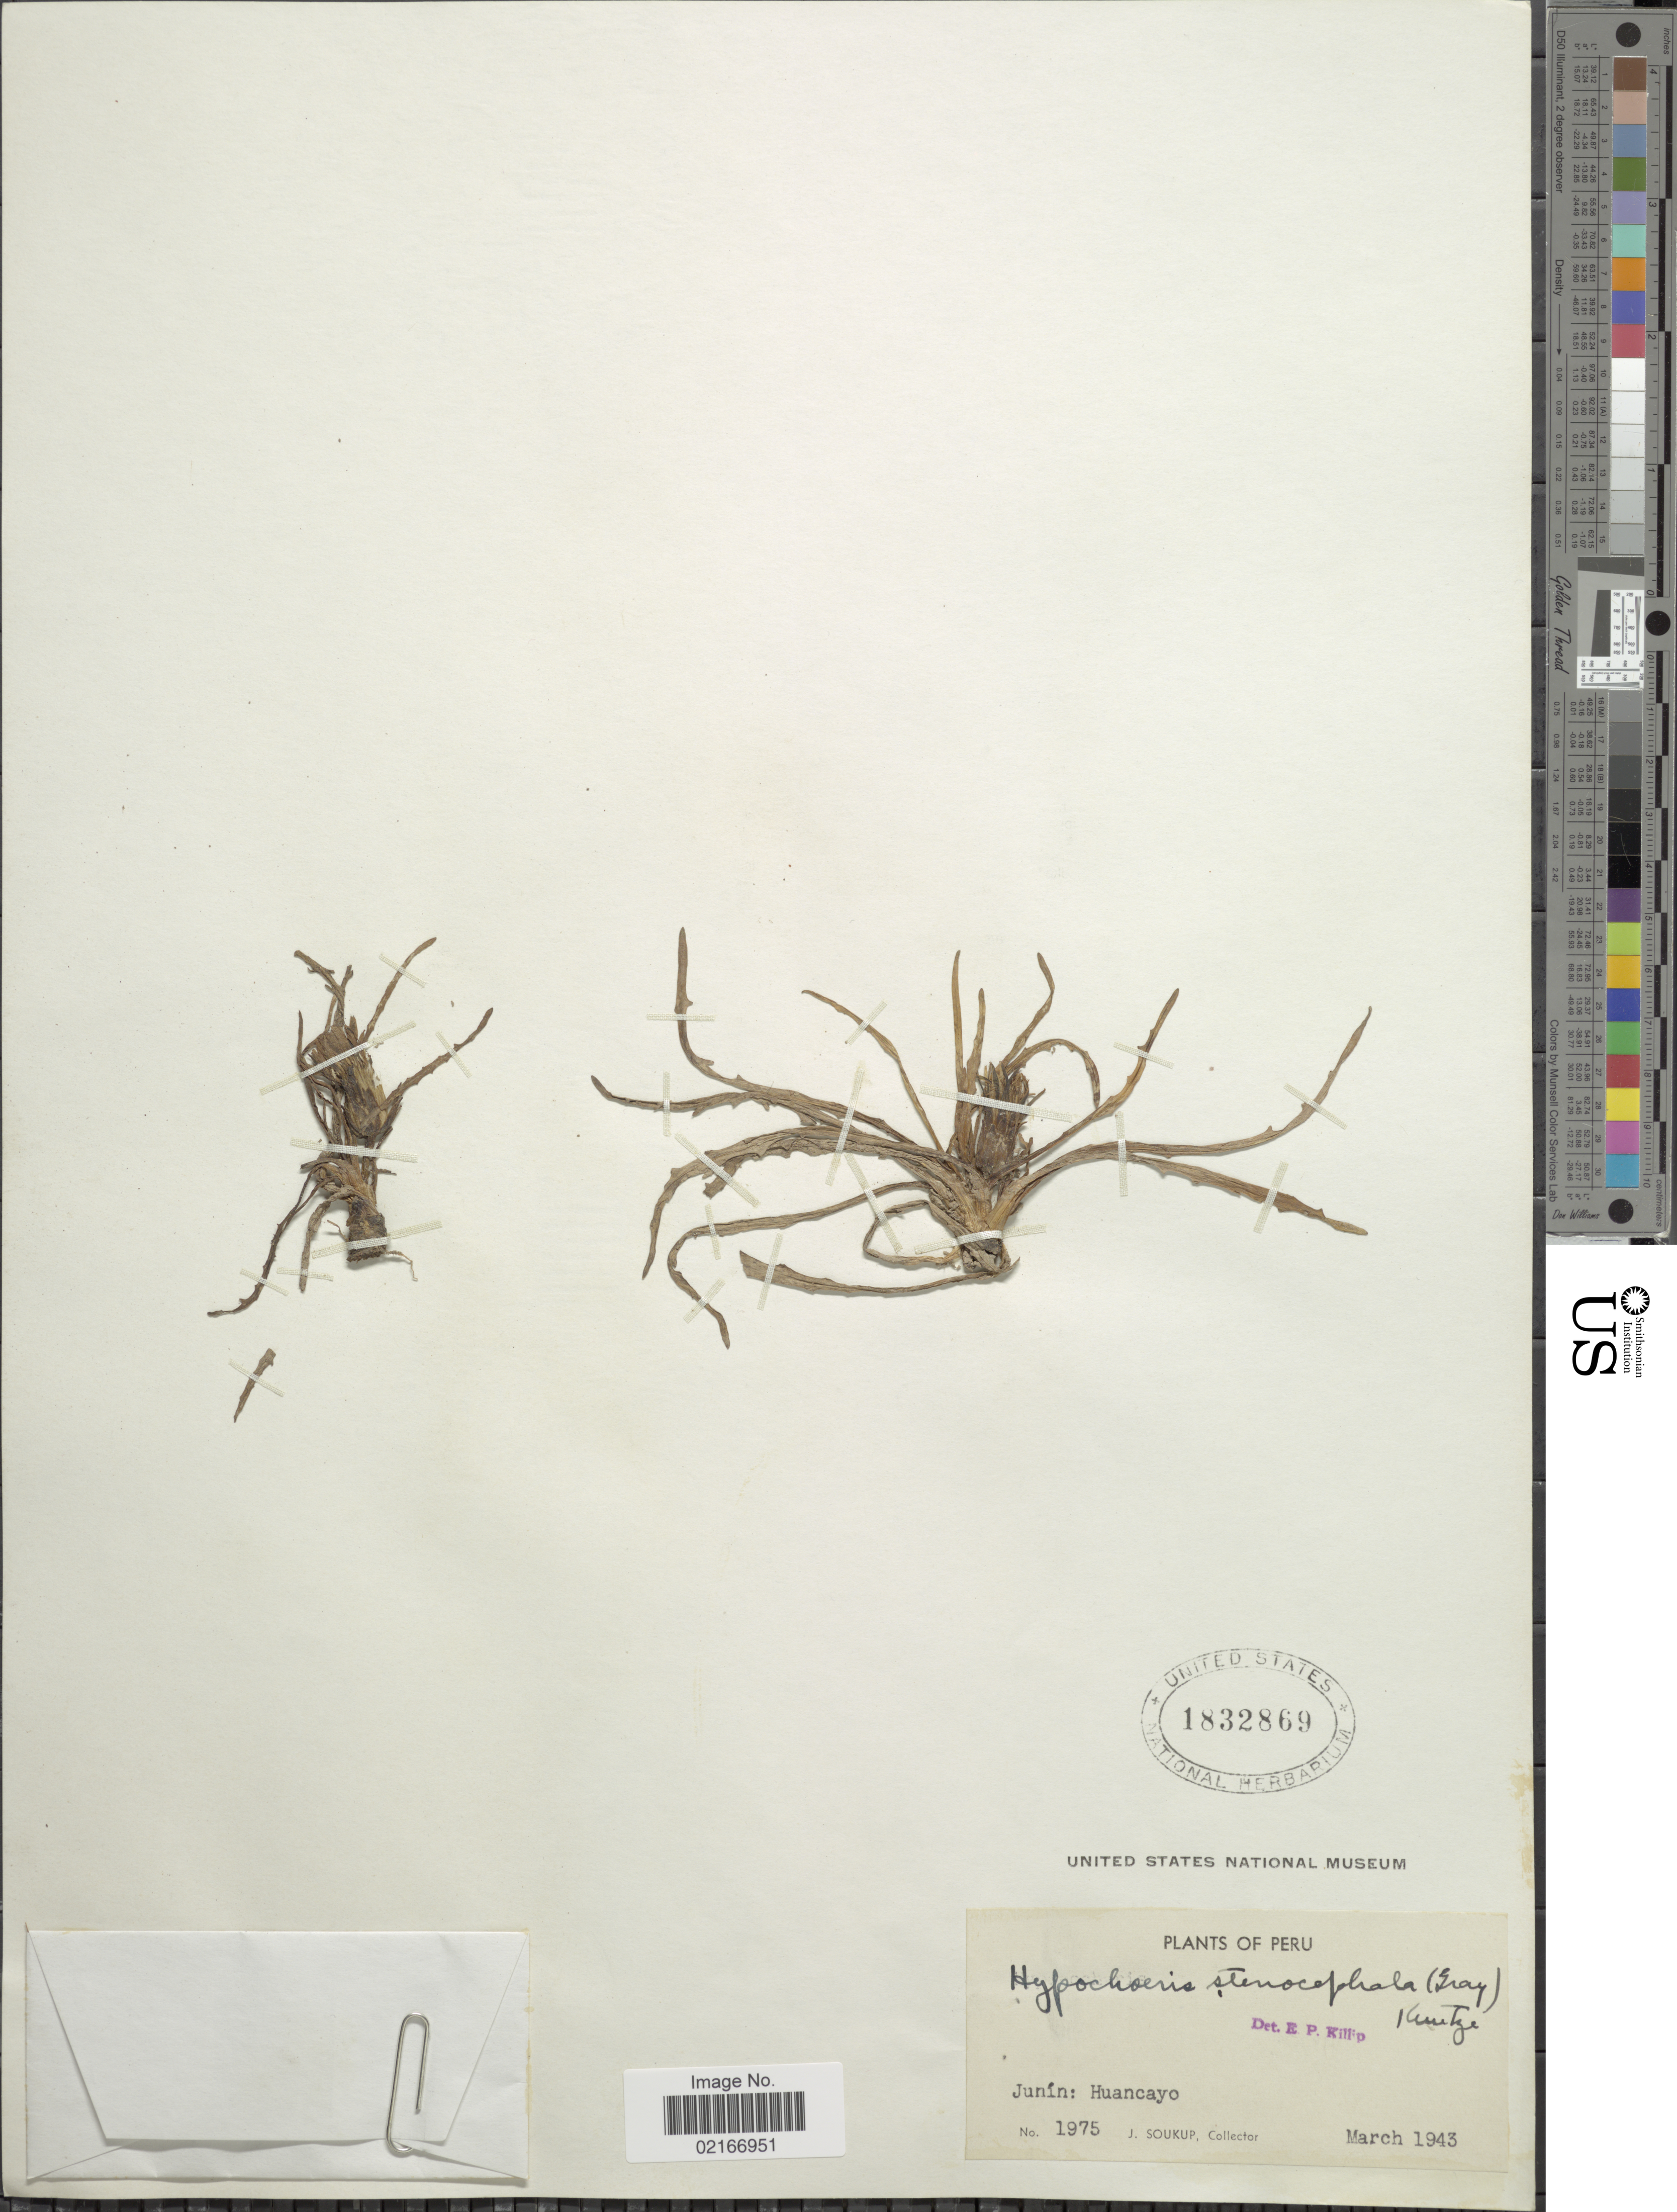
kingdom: Plantae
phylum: Tracheophyta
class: Magnoliopsida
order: Asterales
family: Asteraceae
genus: Hypochaeris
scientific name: Hypochaeris taraxacoides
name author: Ball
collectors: J. Soukup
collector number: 1975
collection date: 1943-03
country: Peru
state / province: Junín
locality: Huancayo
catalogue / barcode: US 1832869